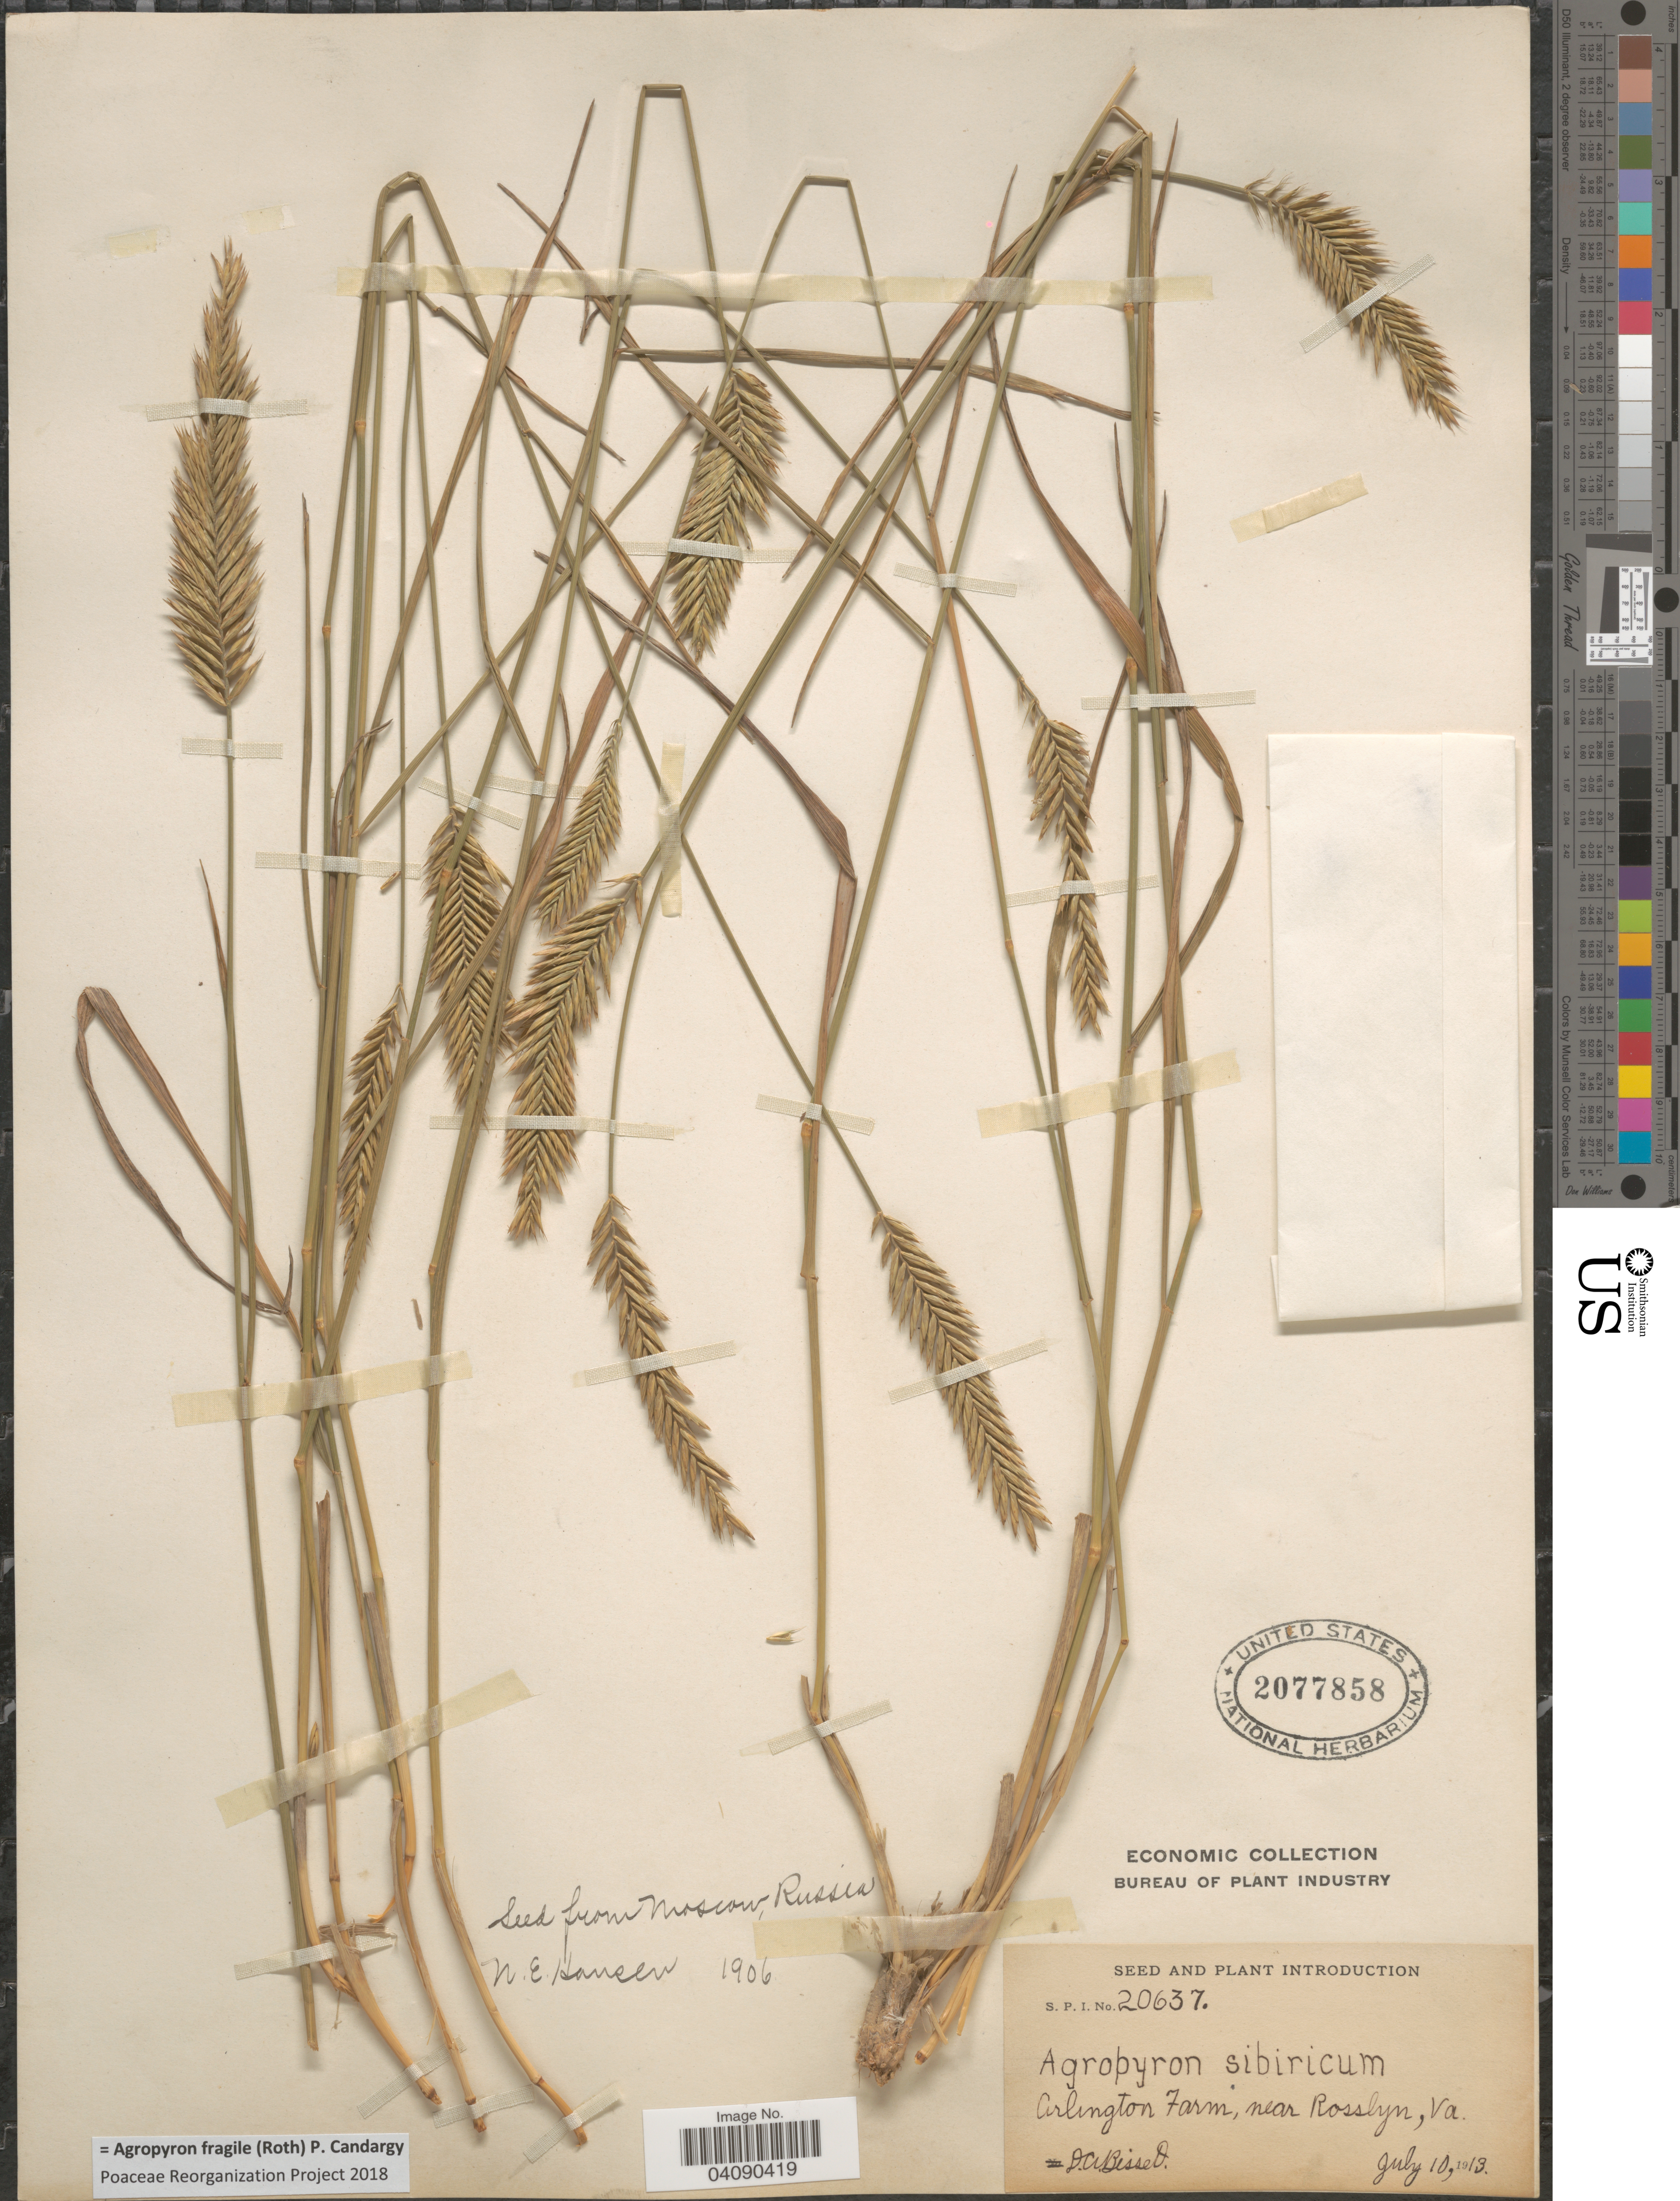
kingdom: Plantae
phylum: Tracheophyta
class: Liliopsida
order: Poales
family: Poaceae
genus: Agropyron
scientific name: Agropyron fragile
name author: (Roth) Candargy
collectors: D. Bissel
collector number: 20637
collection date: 1913-07-10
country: United States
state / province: Virginia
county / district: Arlington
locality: Arlington Farm, near Rosslyn.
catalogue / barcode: US 2077858